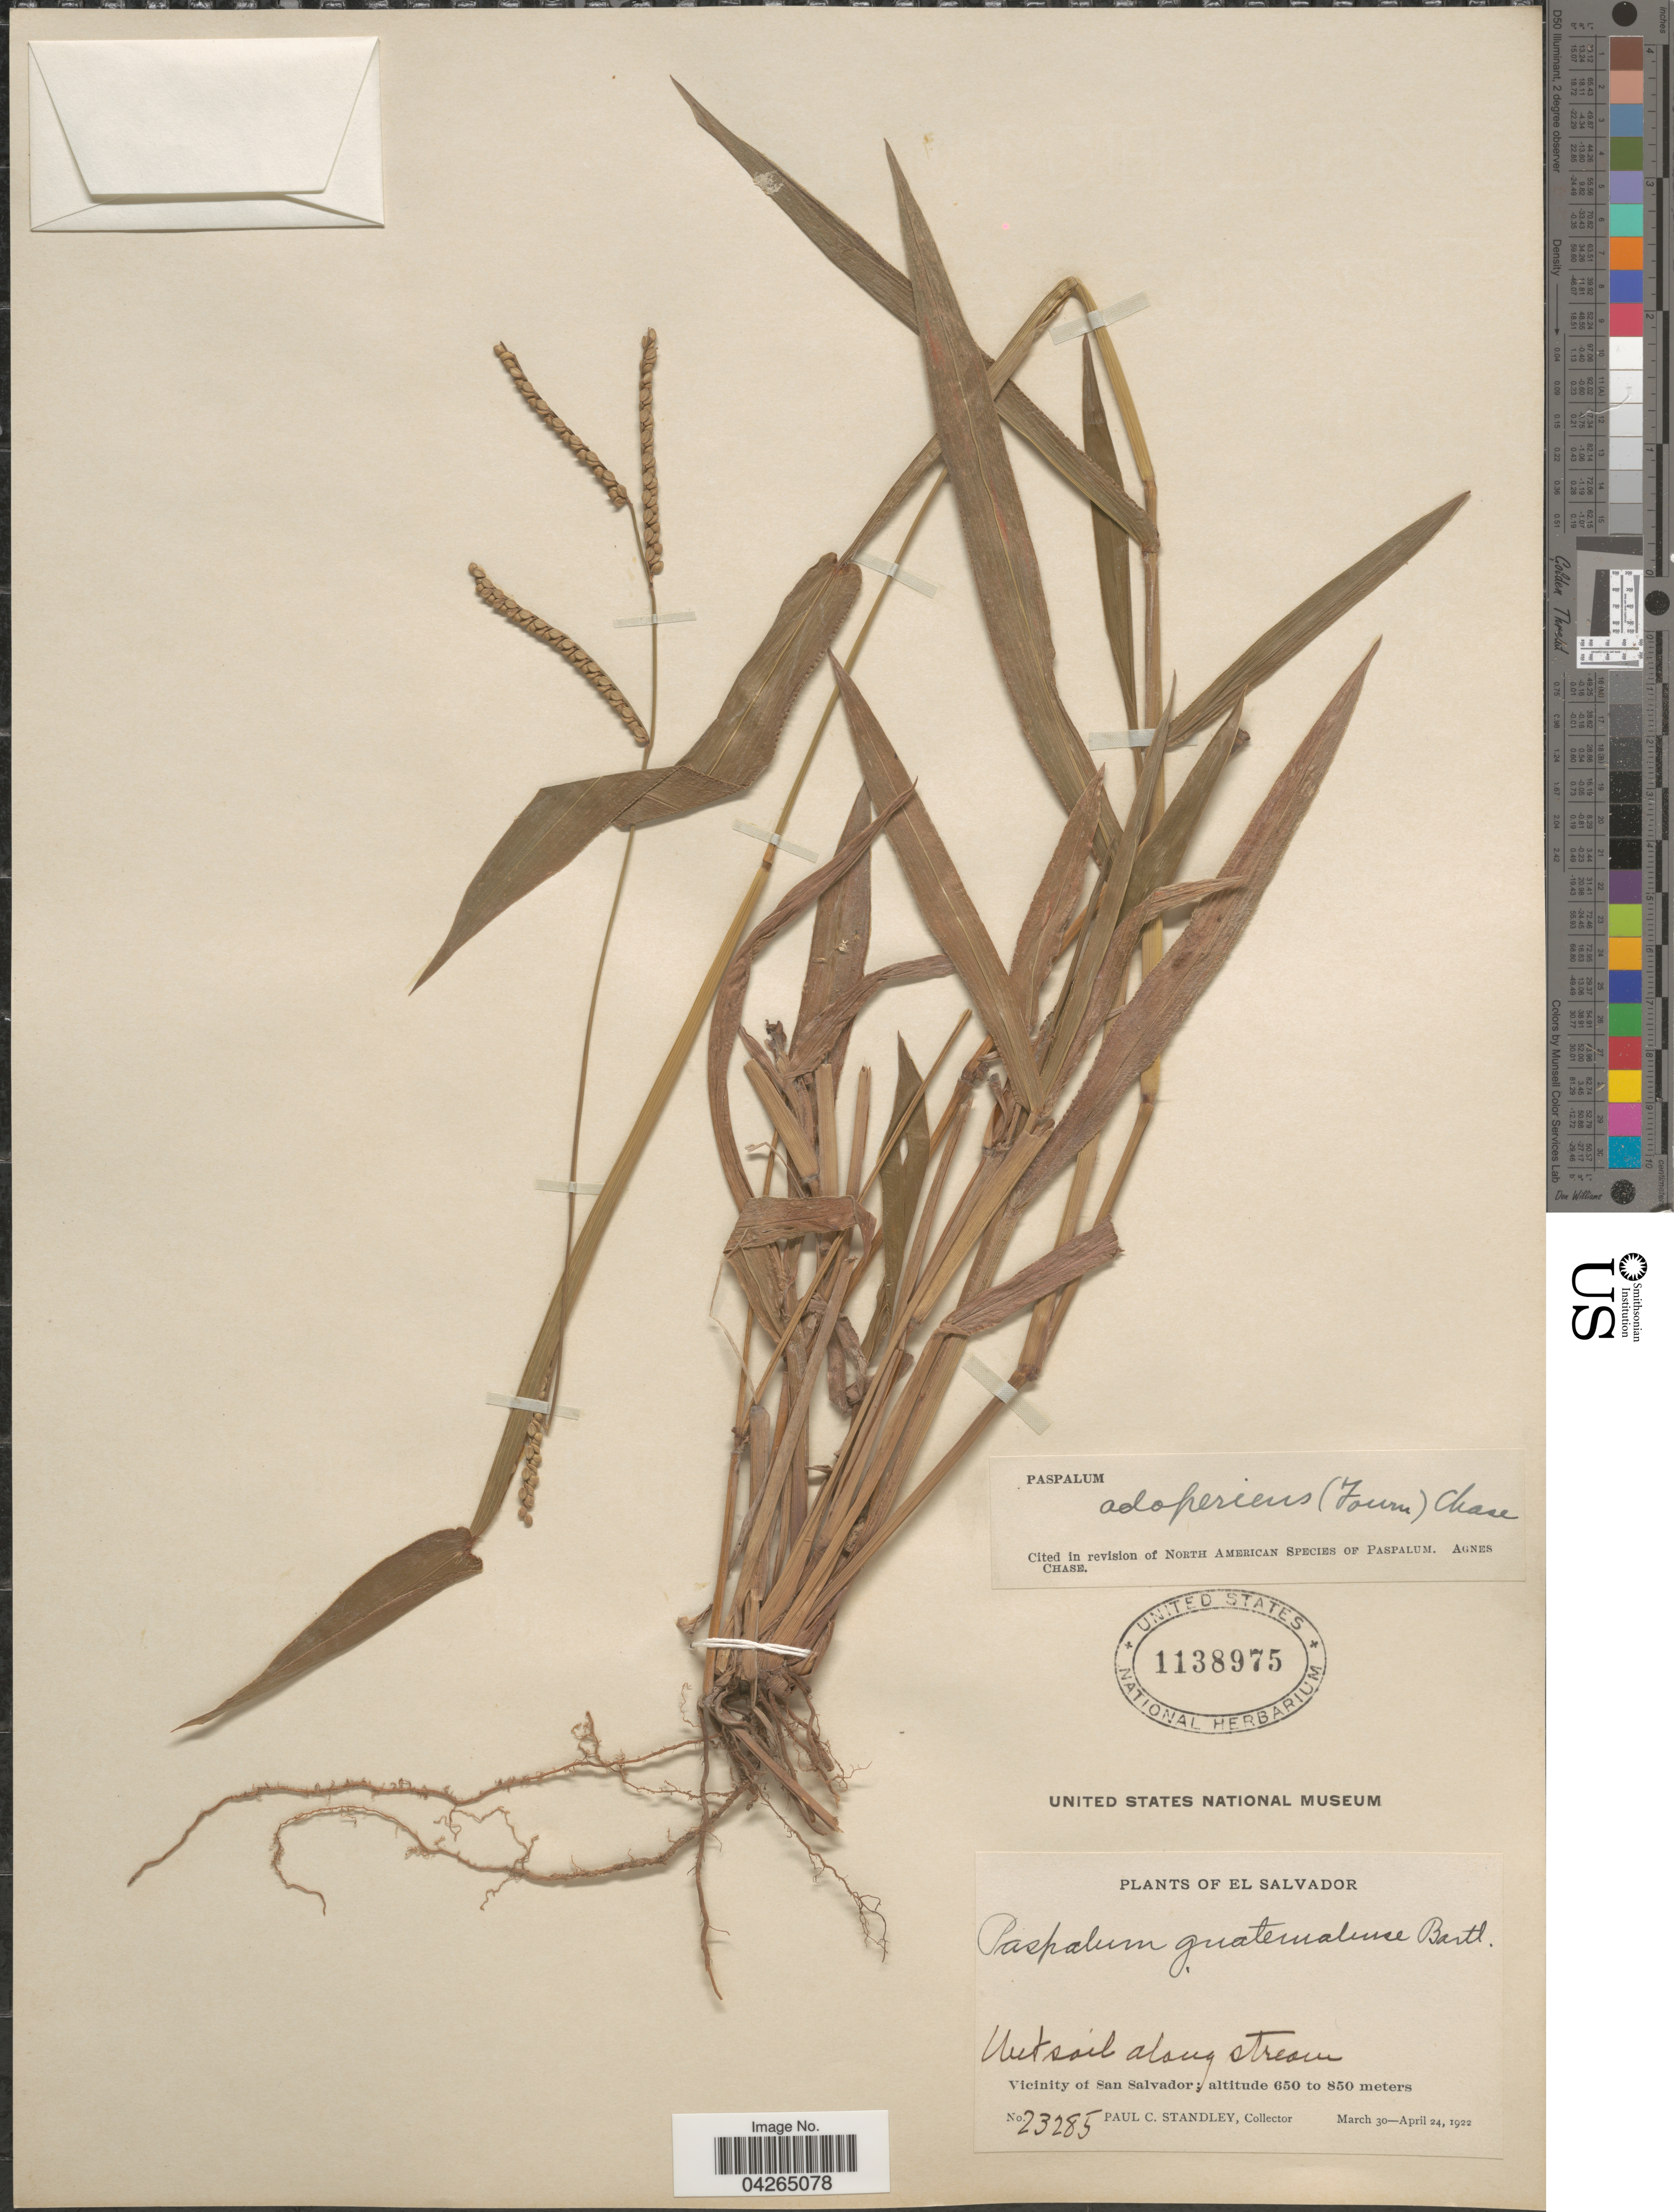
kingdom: Plantae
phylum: Tracheophyta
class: Liliopsida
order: Poales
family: Poaceae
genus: Paspalum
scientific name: Paspalum adoperiens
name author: (E. Fourn.) Chase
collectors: P. C. Standley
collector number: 23285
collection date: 1922-03-30/1922-04-24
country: El Salvador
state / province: San Salvador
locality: Vicinity of San Salvador.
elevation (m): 650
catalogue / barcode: US 1138975